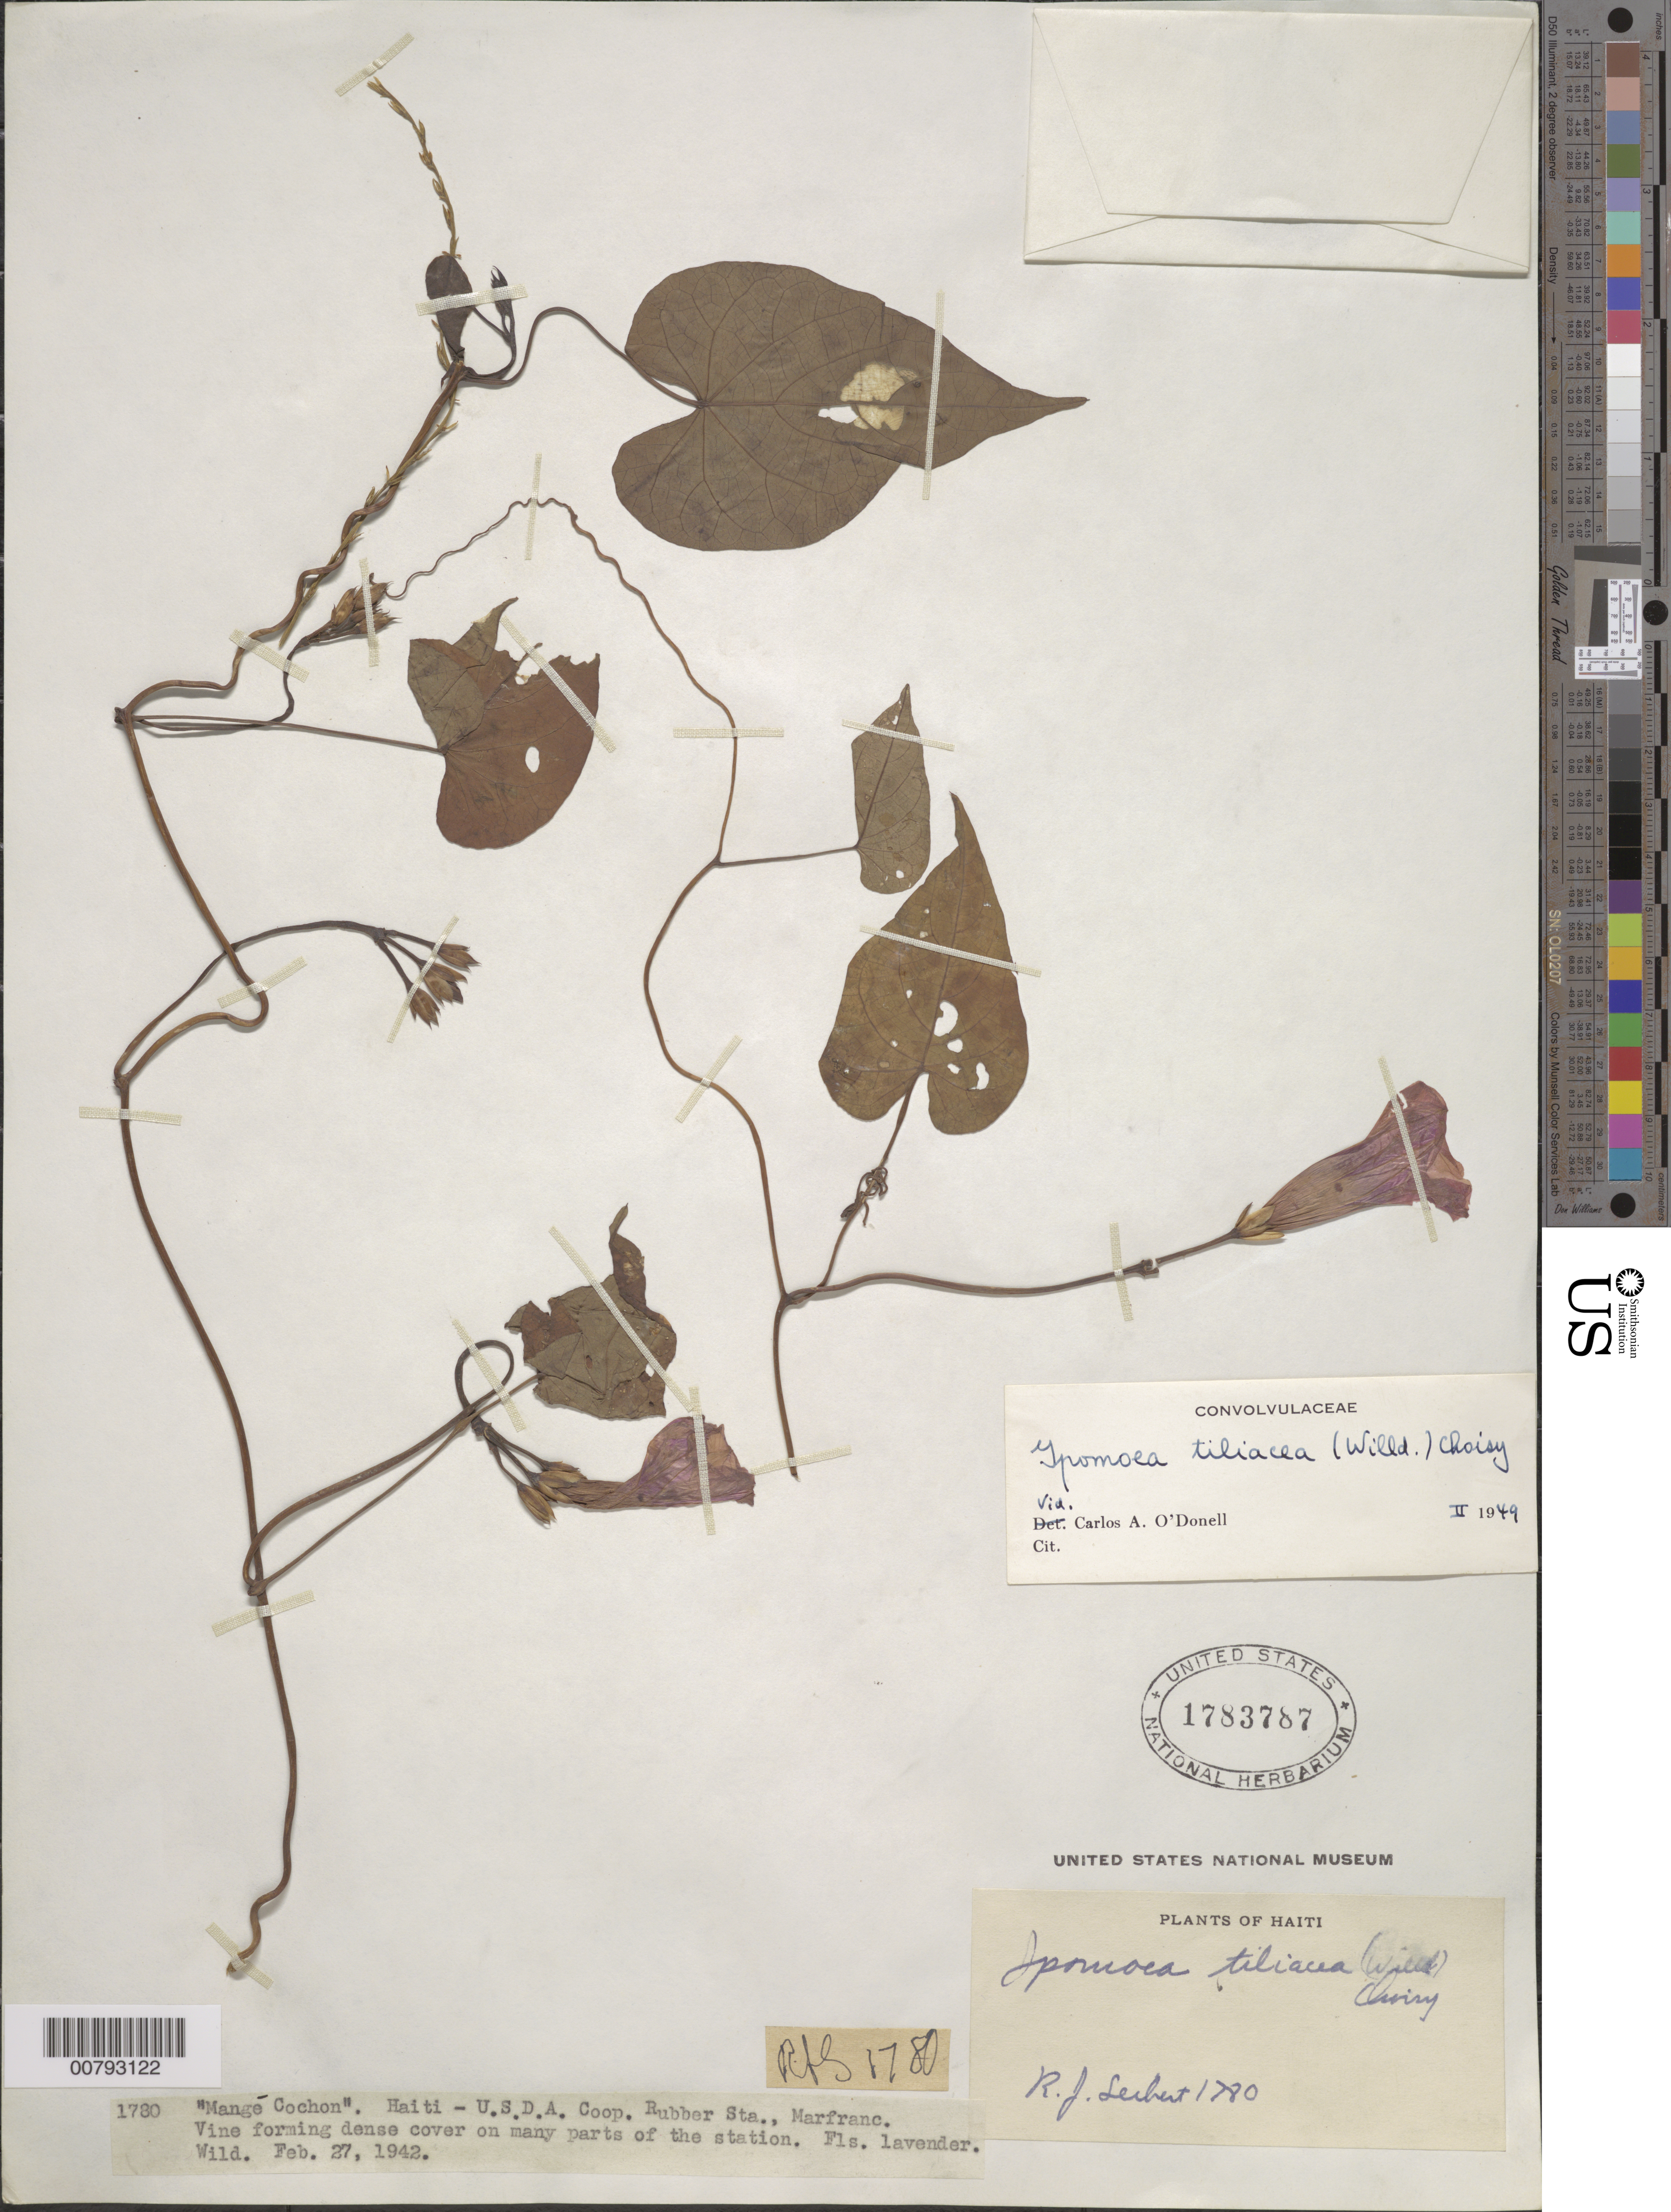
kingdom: Plantae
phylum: Tracheophyta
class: Magnoliopsida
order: Solanales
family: Convolvulaceae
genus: Ipomoea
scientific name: Ipomoea tiliacea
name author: (Willd.) Choisy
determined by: O'Donnell, C. A.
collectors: R. J. Seibert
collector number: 1780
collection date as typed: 27 Feb 1942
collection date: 1942-02-27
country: Haiti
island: Hispaniola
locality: U.S.D.A. Coop. Rubber Sta., Marfranc.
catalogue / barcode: US 1783787